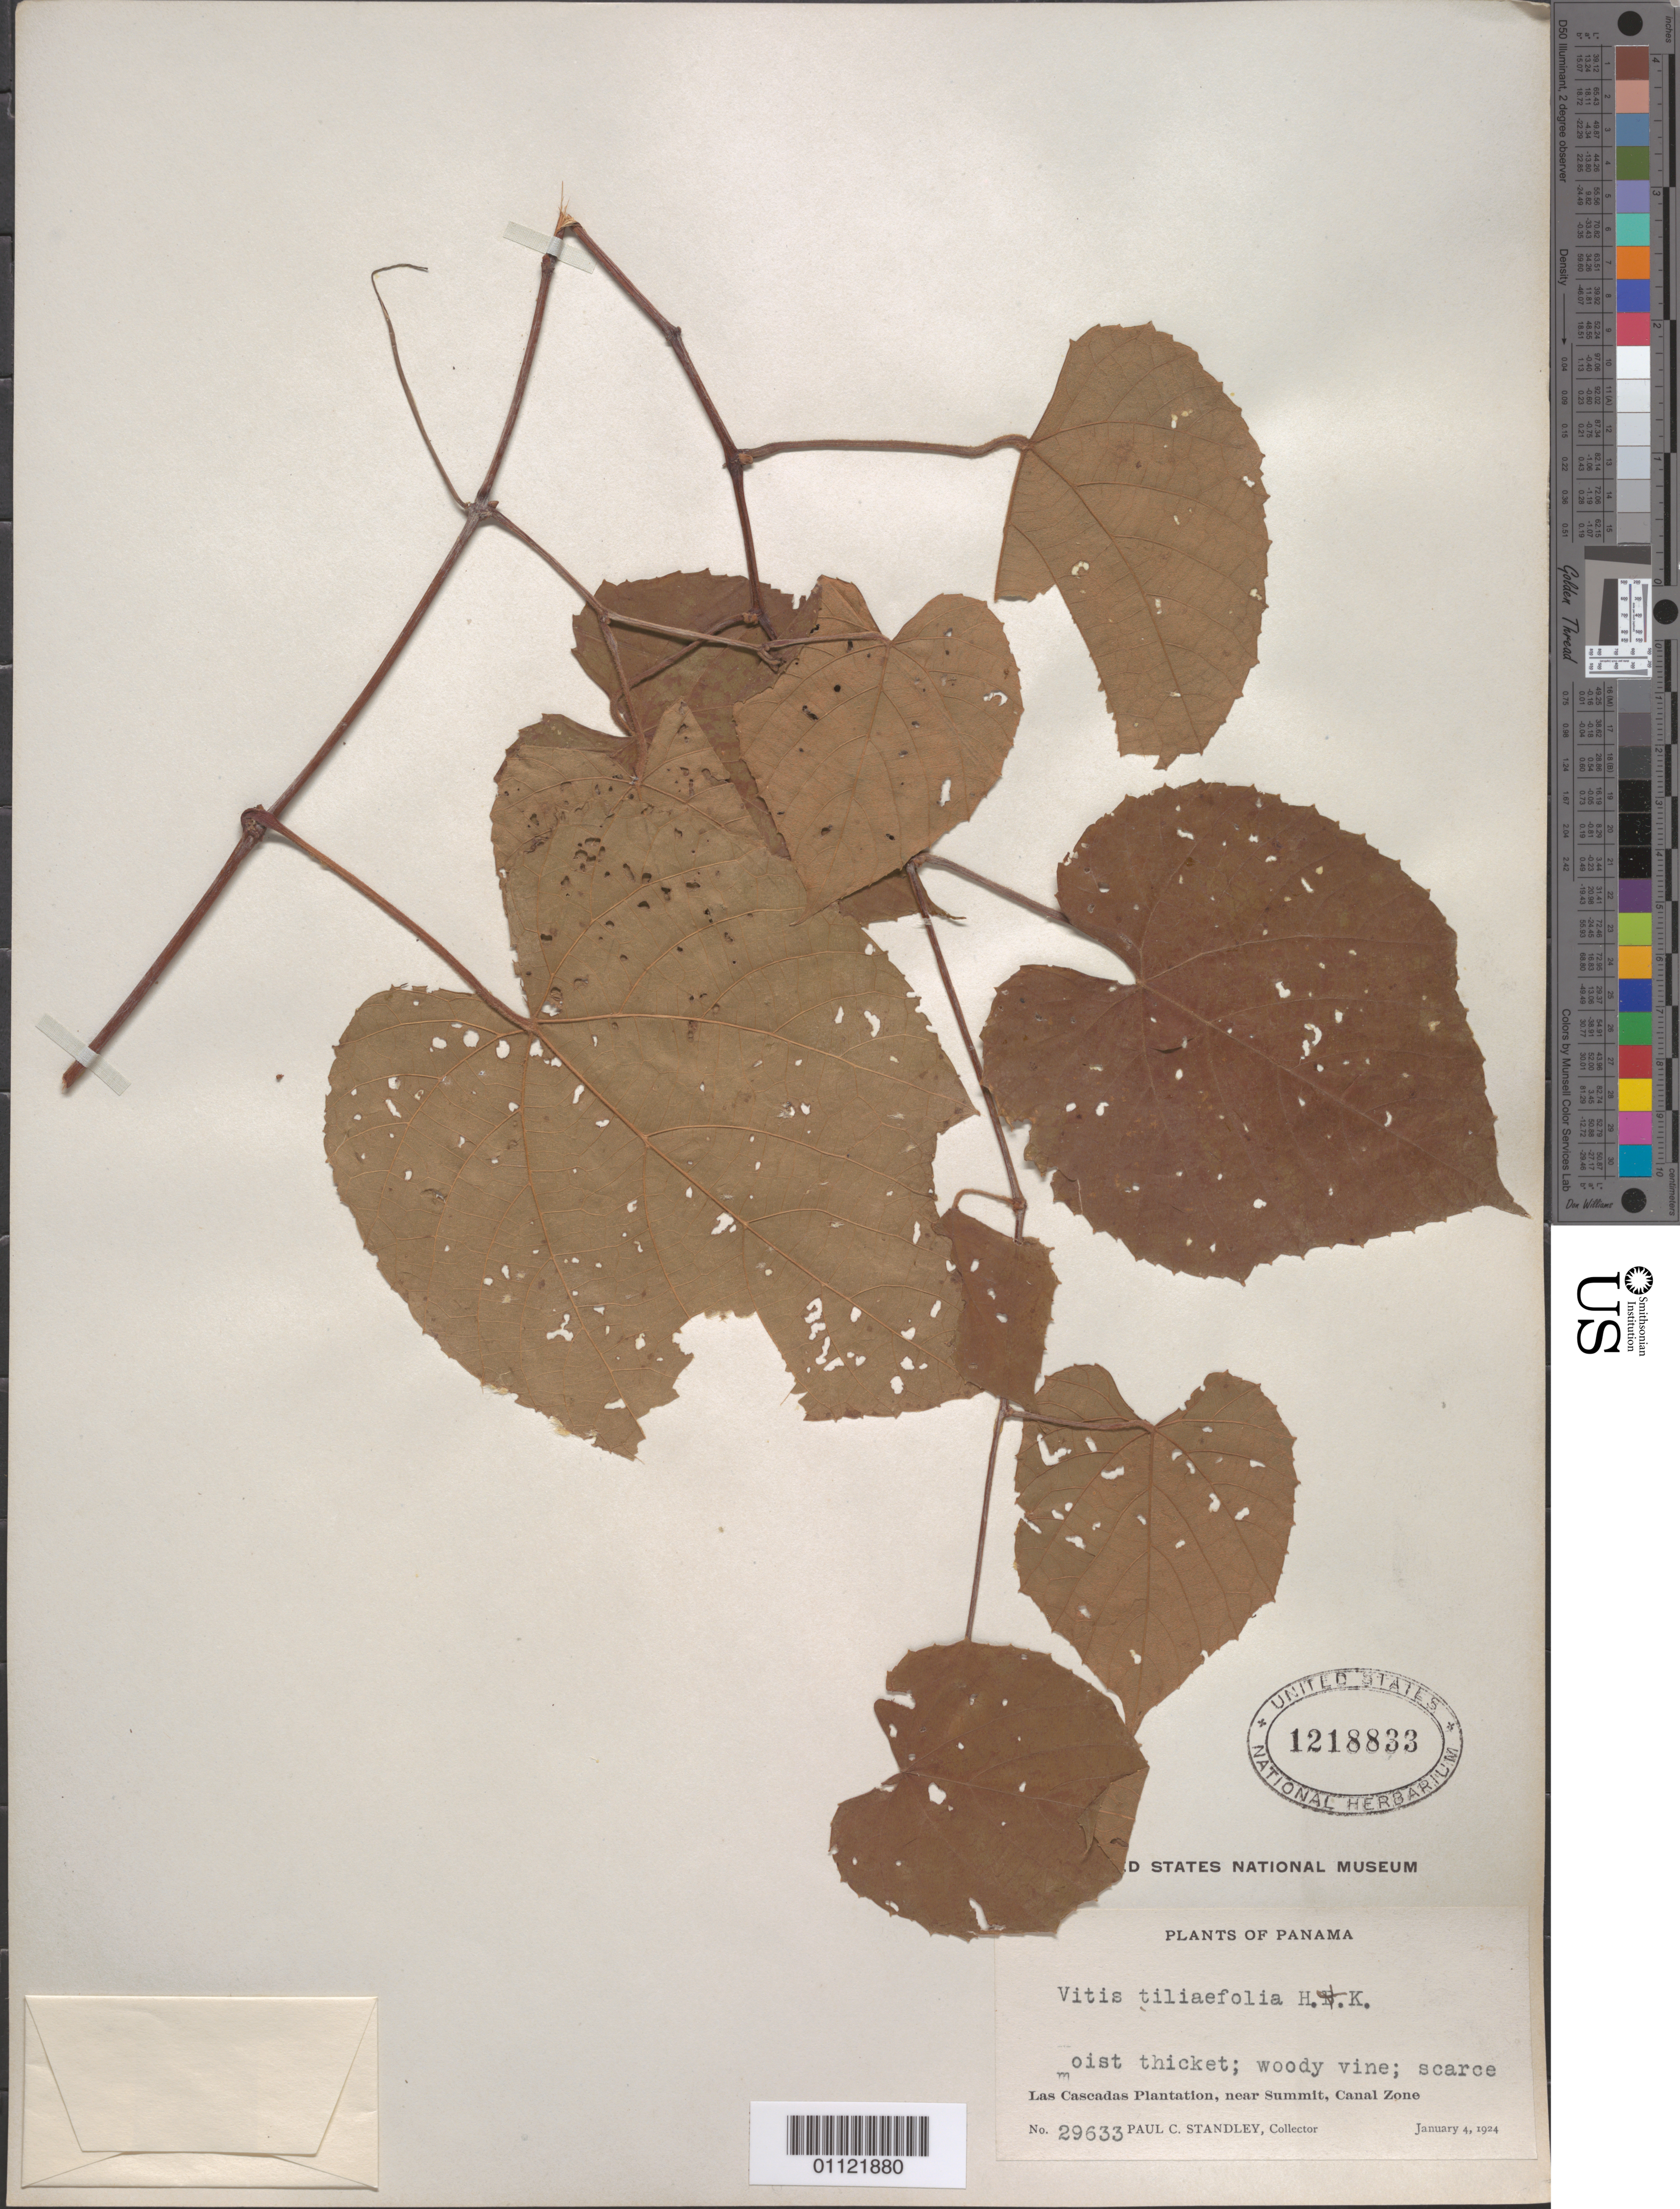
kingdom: Plantae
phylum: Tracheophyta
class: Magnoliopsida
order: Vitales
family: Vitaceae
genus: Vitis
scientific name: Vitis tiliifolia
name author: Humb. & Bonpl. ex Schult.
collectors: P. C. Standley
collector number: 29633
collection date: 1924-01-04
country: Panama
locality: Las Cascadas Plantation, near Summit, Canal Zone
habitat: moist thicket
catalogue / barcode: US 1218833